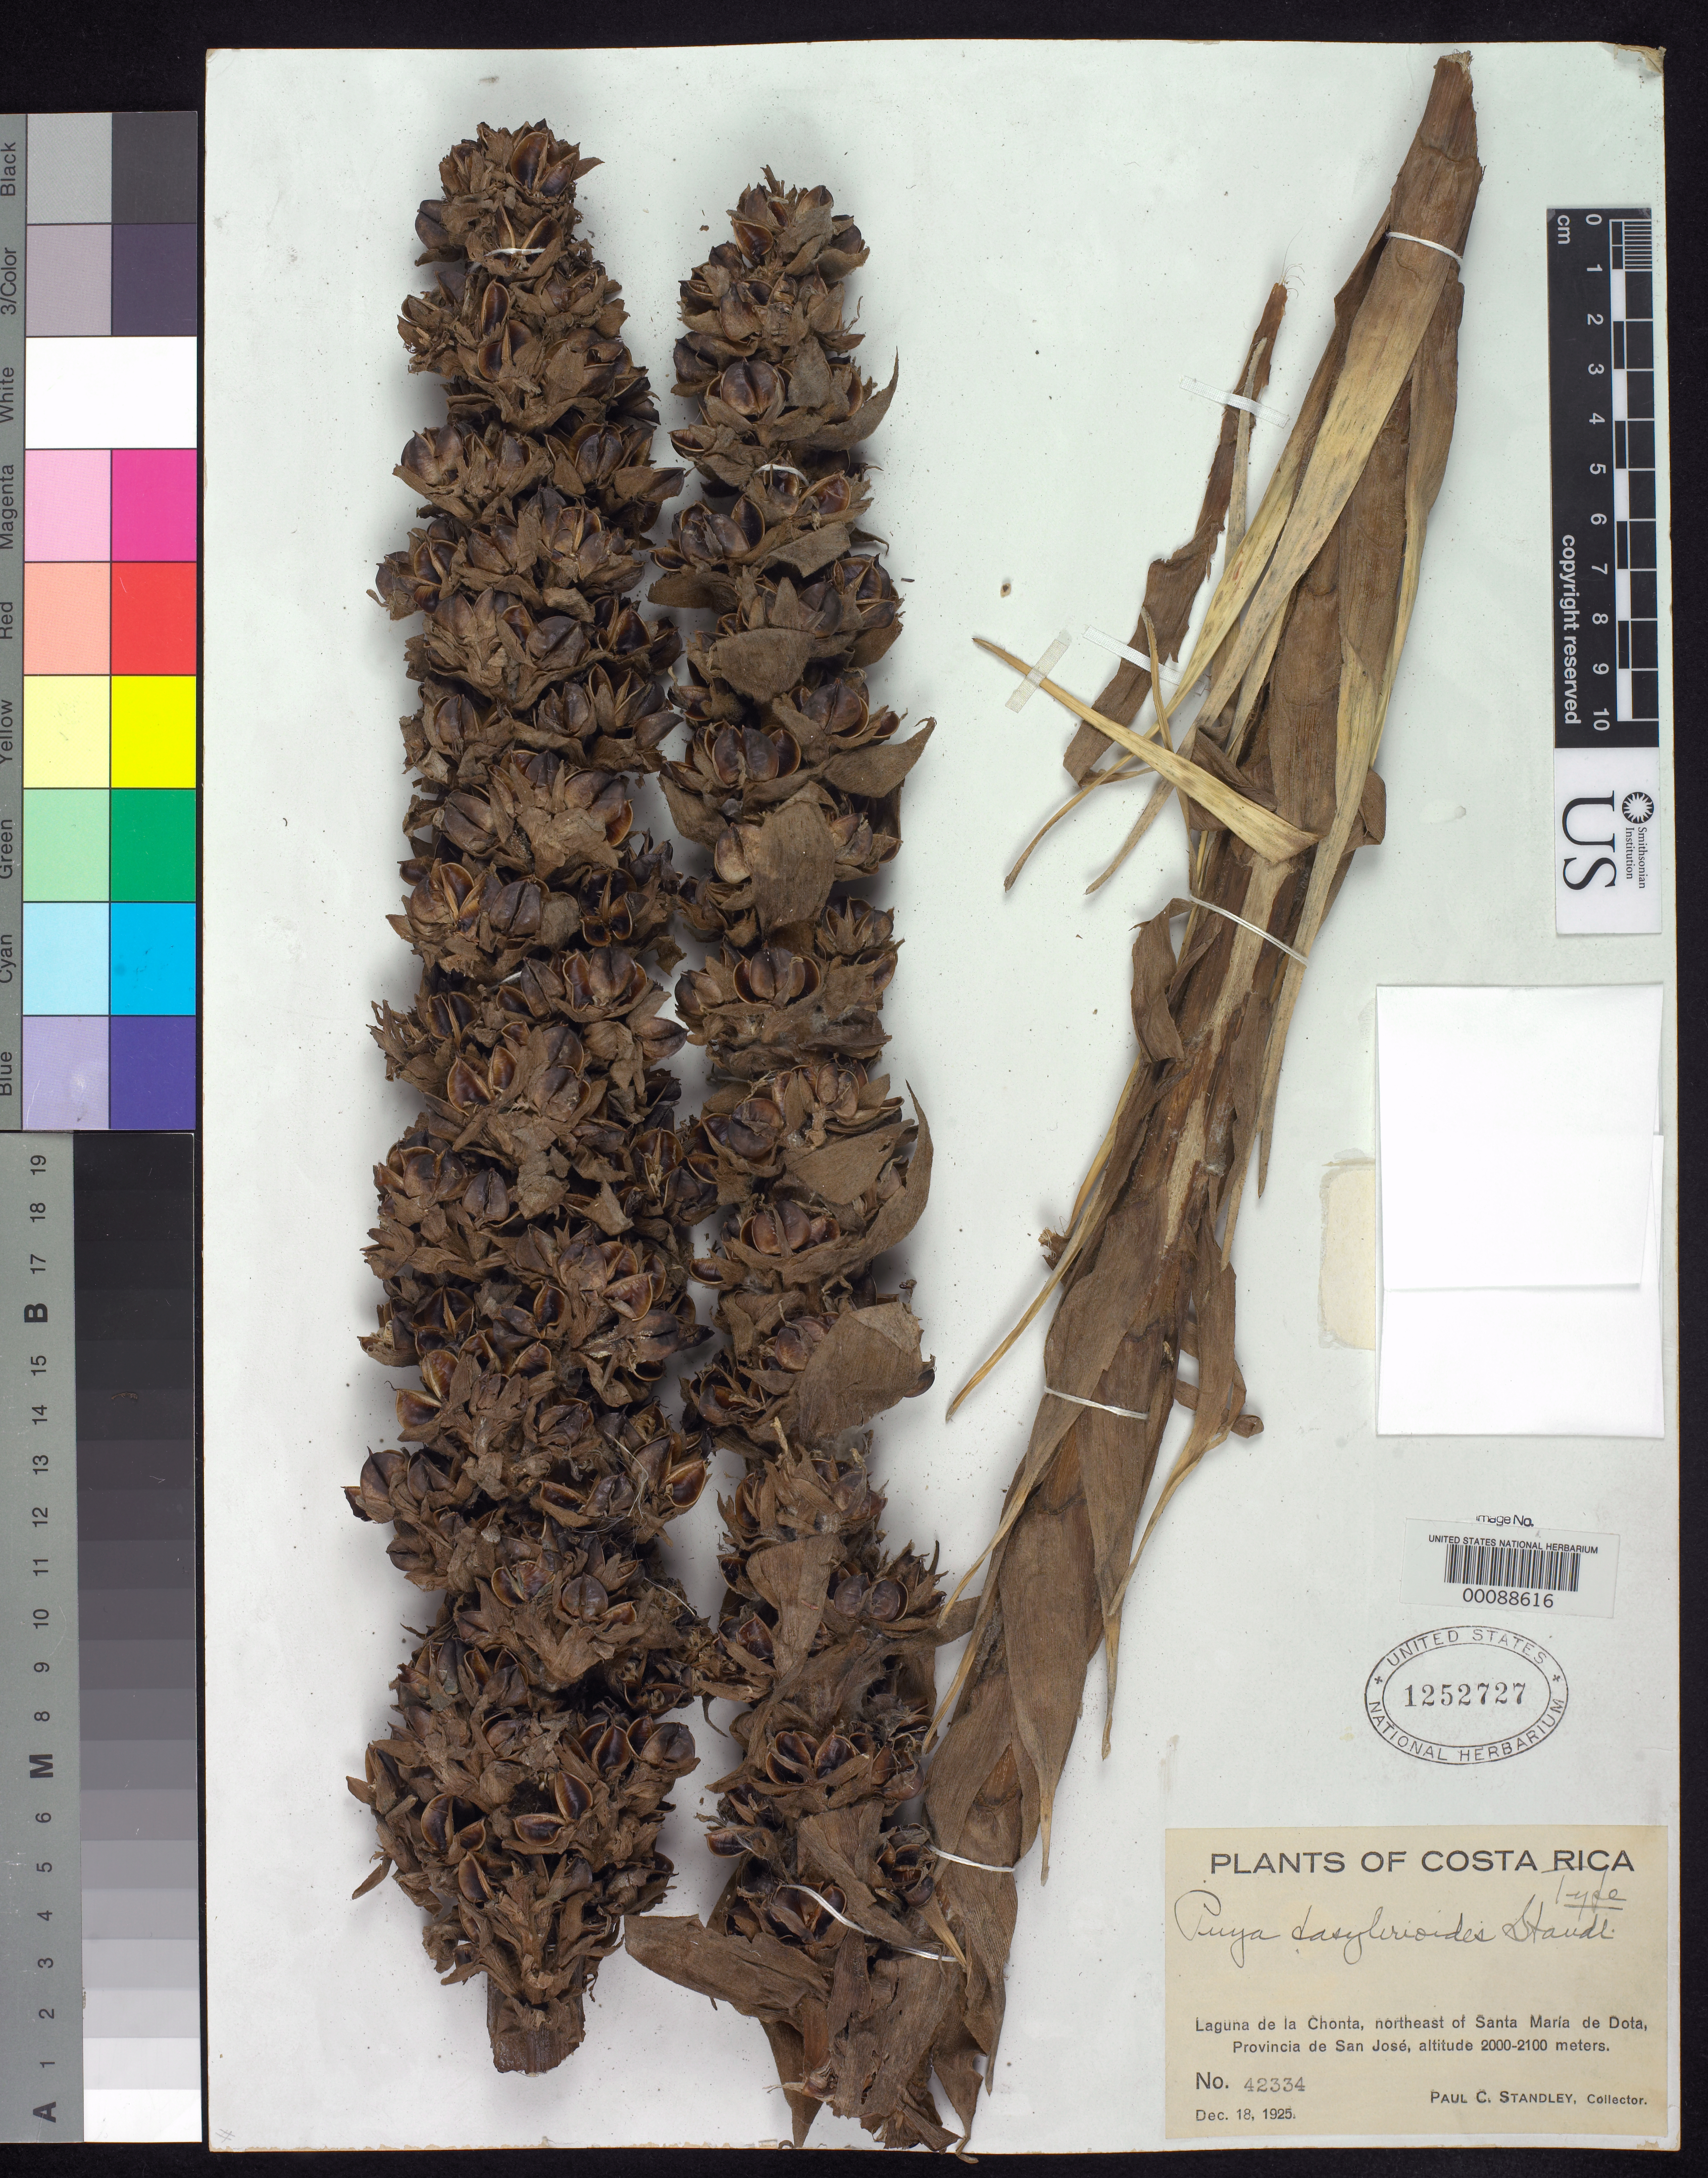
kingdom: Plantae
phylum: Tracheophyta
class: Liliopsida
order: Poales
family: Bromeliaceae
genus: Puya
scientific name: Puya dasylirioides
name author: Standl.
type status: Holotype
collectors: P. C. Standley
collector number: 42334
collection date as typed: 18 Dec 1925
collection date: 1925-12-18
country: Costa Rica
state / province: San José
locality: Laguna de La Chonta, NE of Santa Maria de Dota.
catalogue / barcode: US 1252727